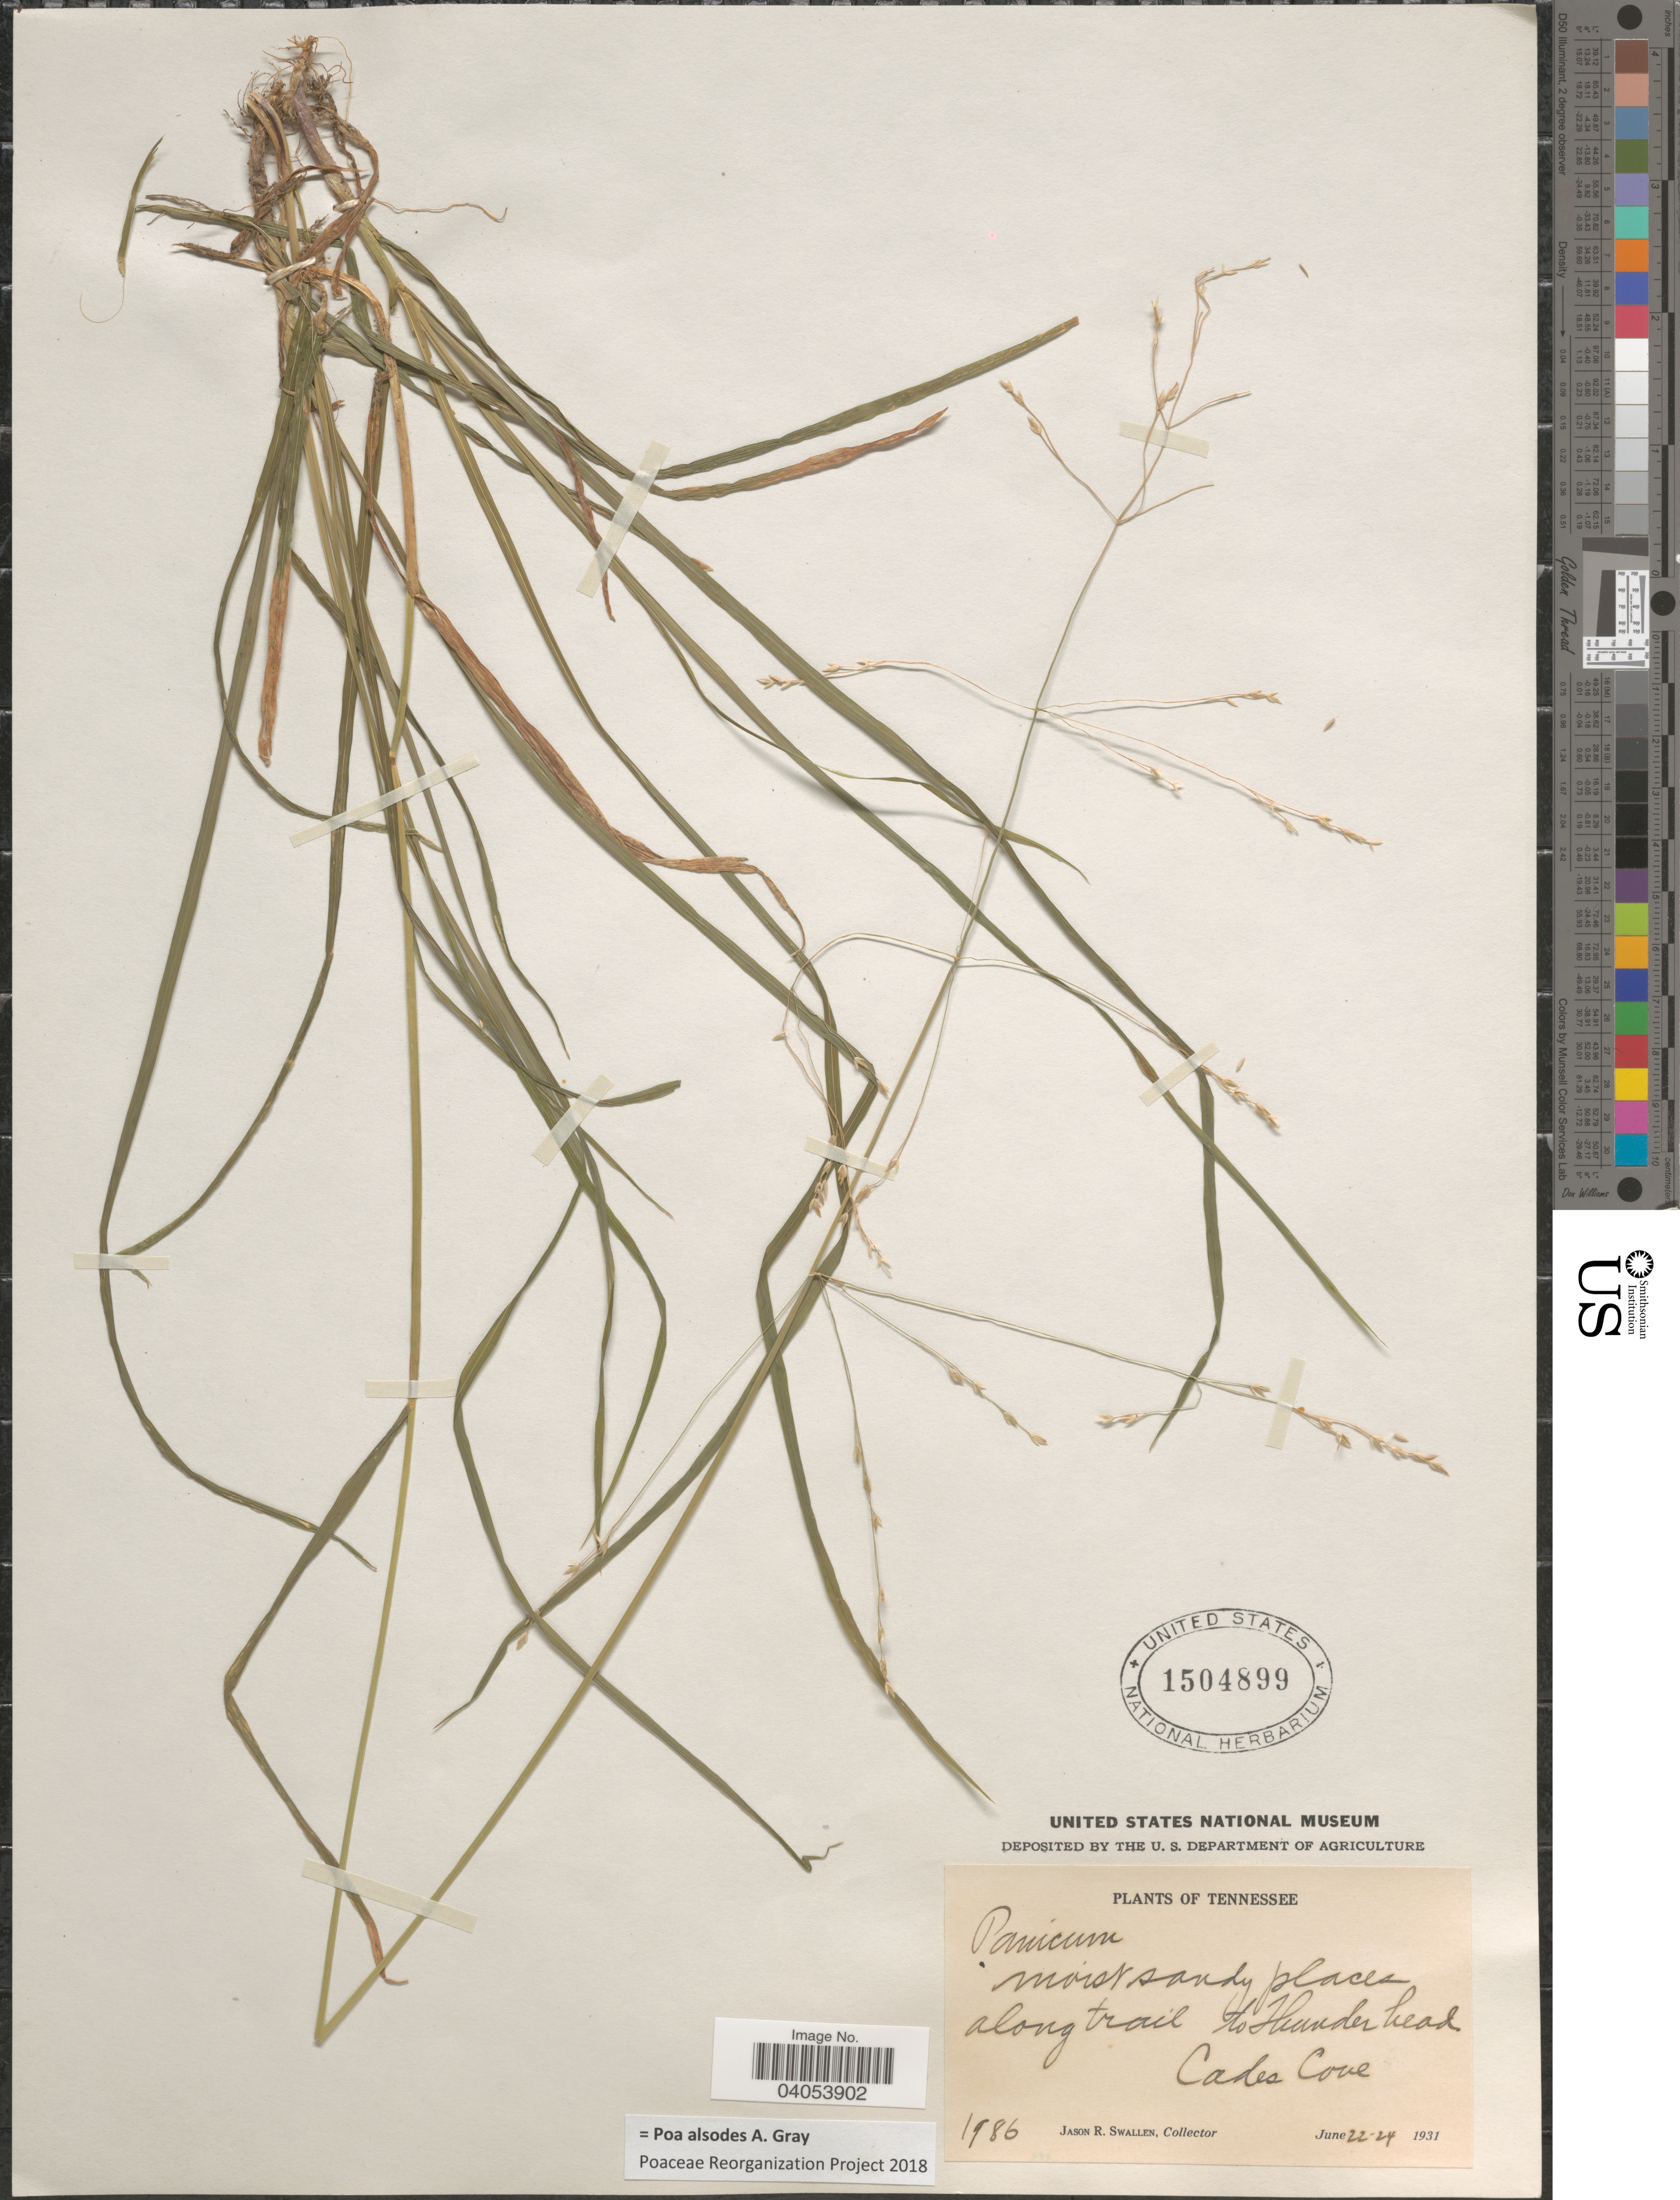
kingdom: Plantae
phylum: Tracheophyta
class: Liliopsida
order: Poales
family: Poaceae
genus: Poa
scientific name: Poa alsodes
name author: A. Gray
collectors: J. R. Swallen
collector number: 1986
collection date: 1931-06-22/1931-06-24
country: United States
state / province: Tennessee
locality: Along trail to Thunderhead. Cades Cove.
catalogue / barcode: US 1504899